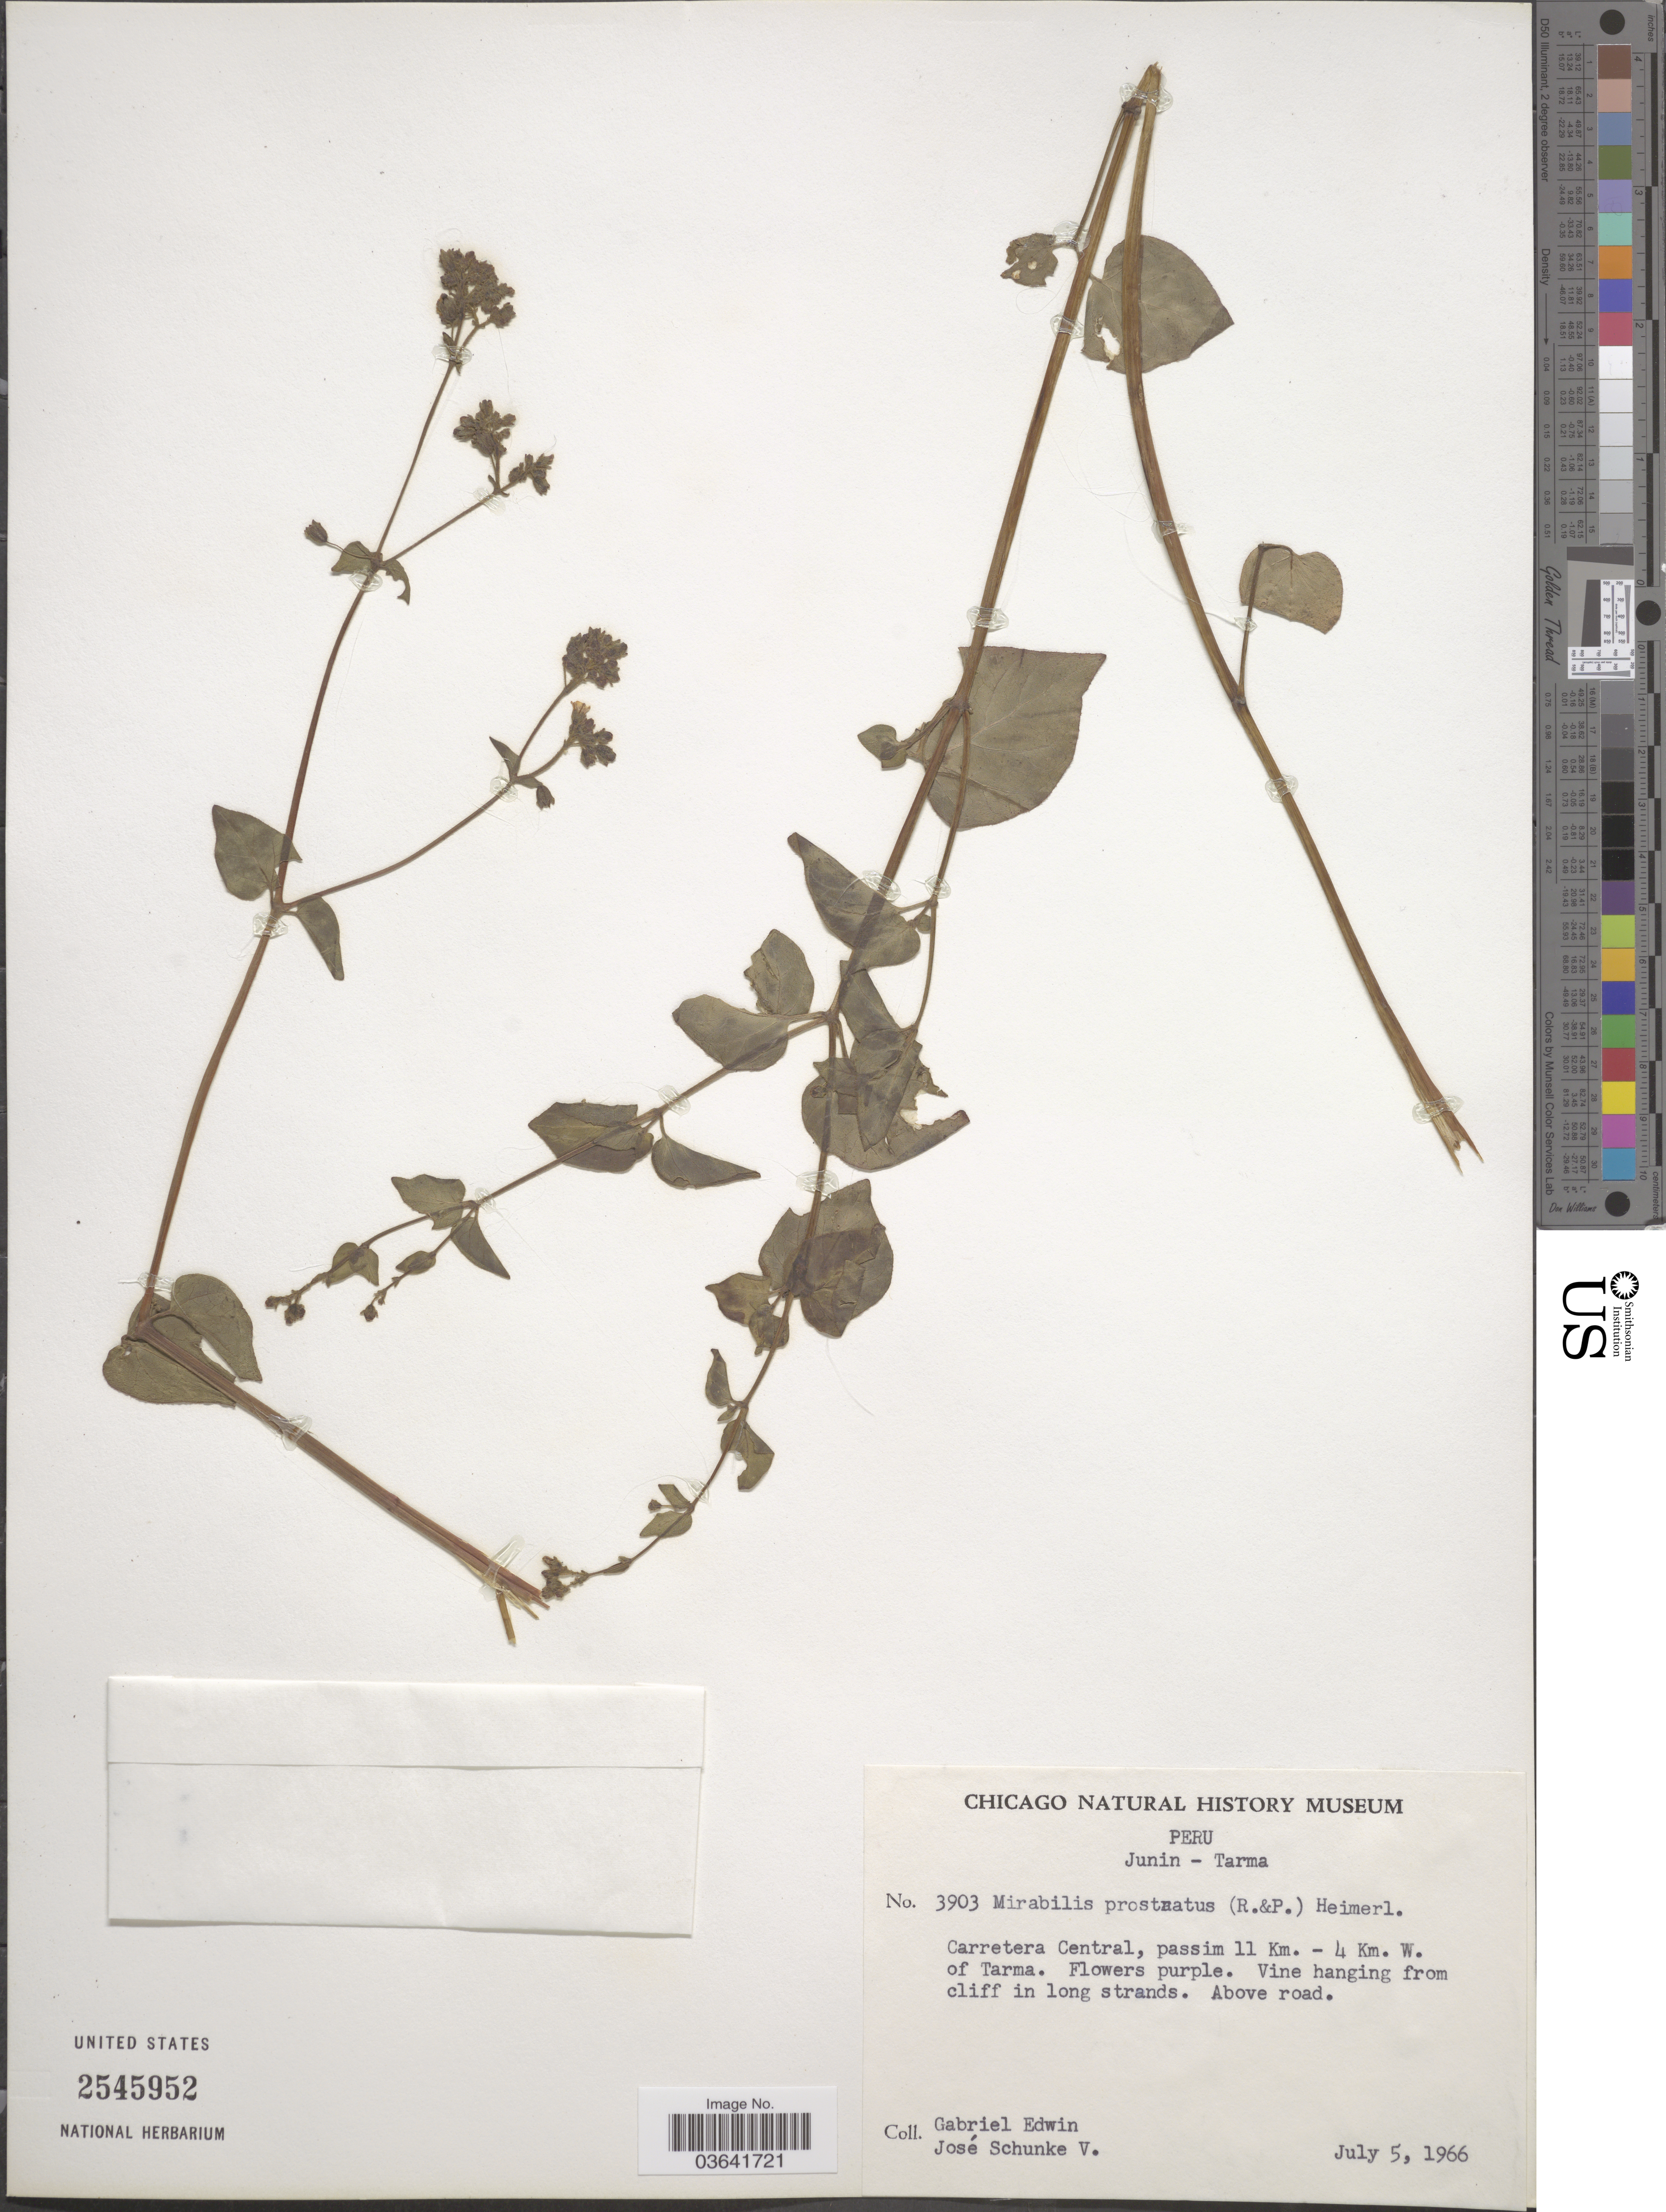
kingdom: Plantae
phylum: Tracheophyta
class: Magnoliopsida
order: Caryophyllales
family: Nyctaginaceae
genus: Mirabilis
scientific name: Mirabilis prostrata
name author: (Ruiz & Pav.) Heimerl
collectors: G. Edwin & J. Schunke Vigo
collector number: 3903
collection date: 1966-07-05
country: Peru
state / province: Junín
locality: Tarma. Carretera Central, passim 11 Km. - 4 Km. W. of Tarma.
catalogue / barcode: US 2545952